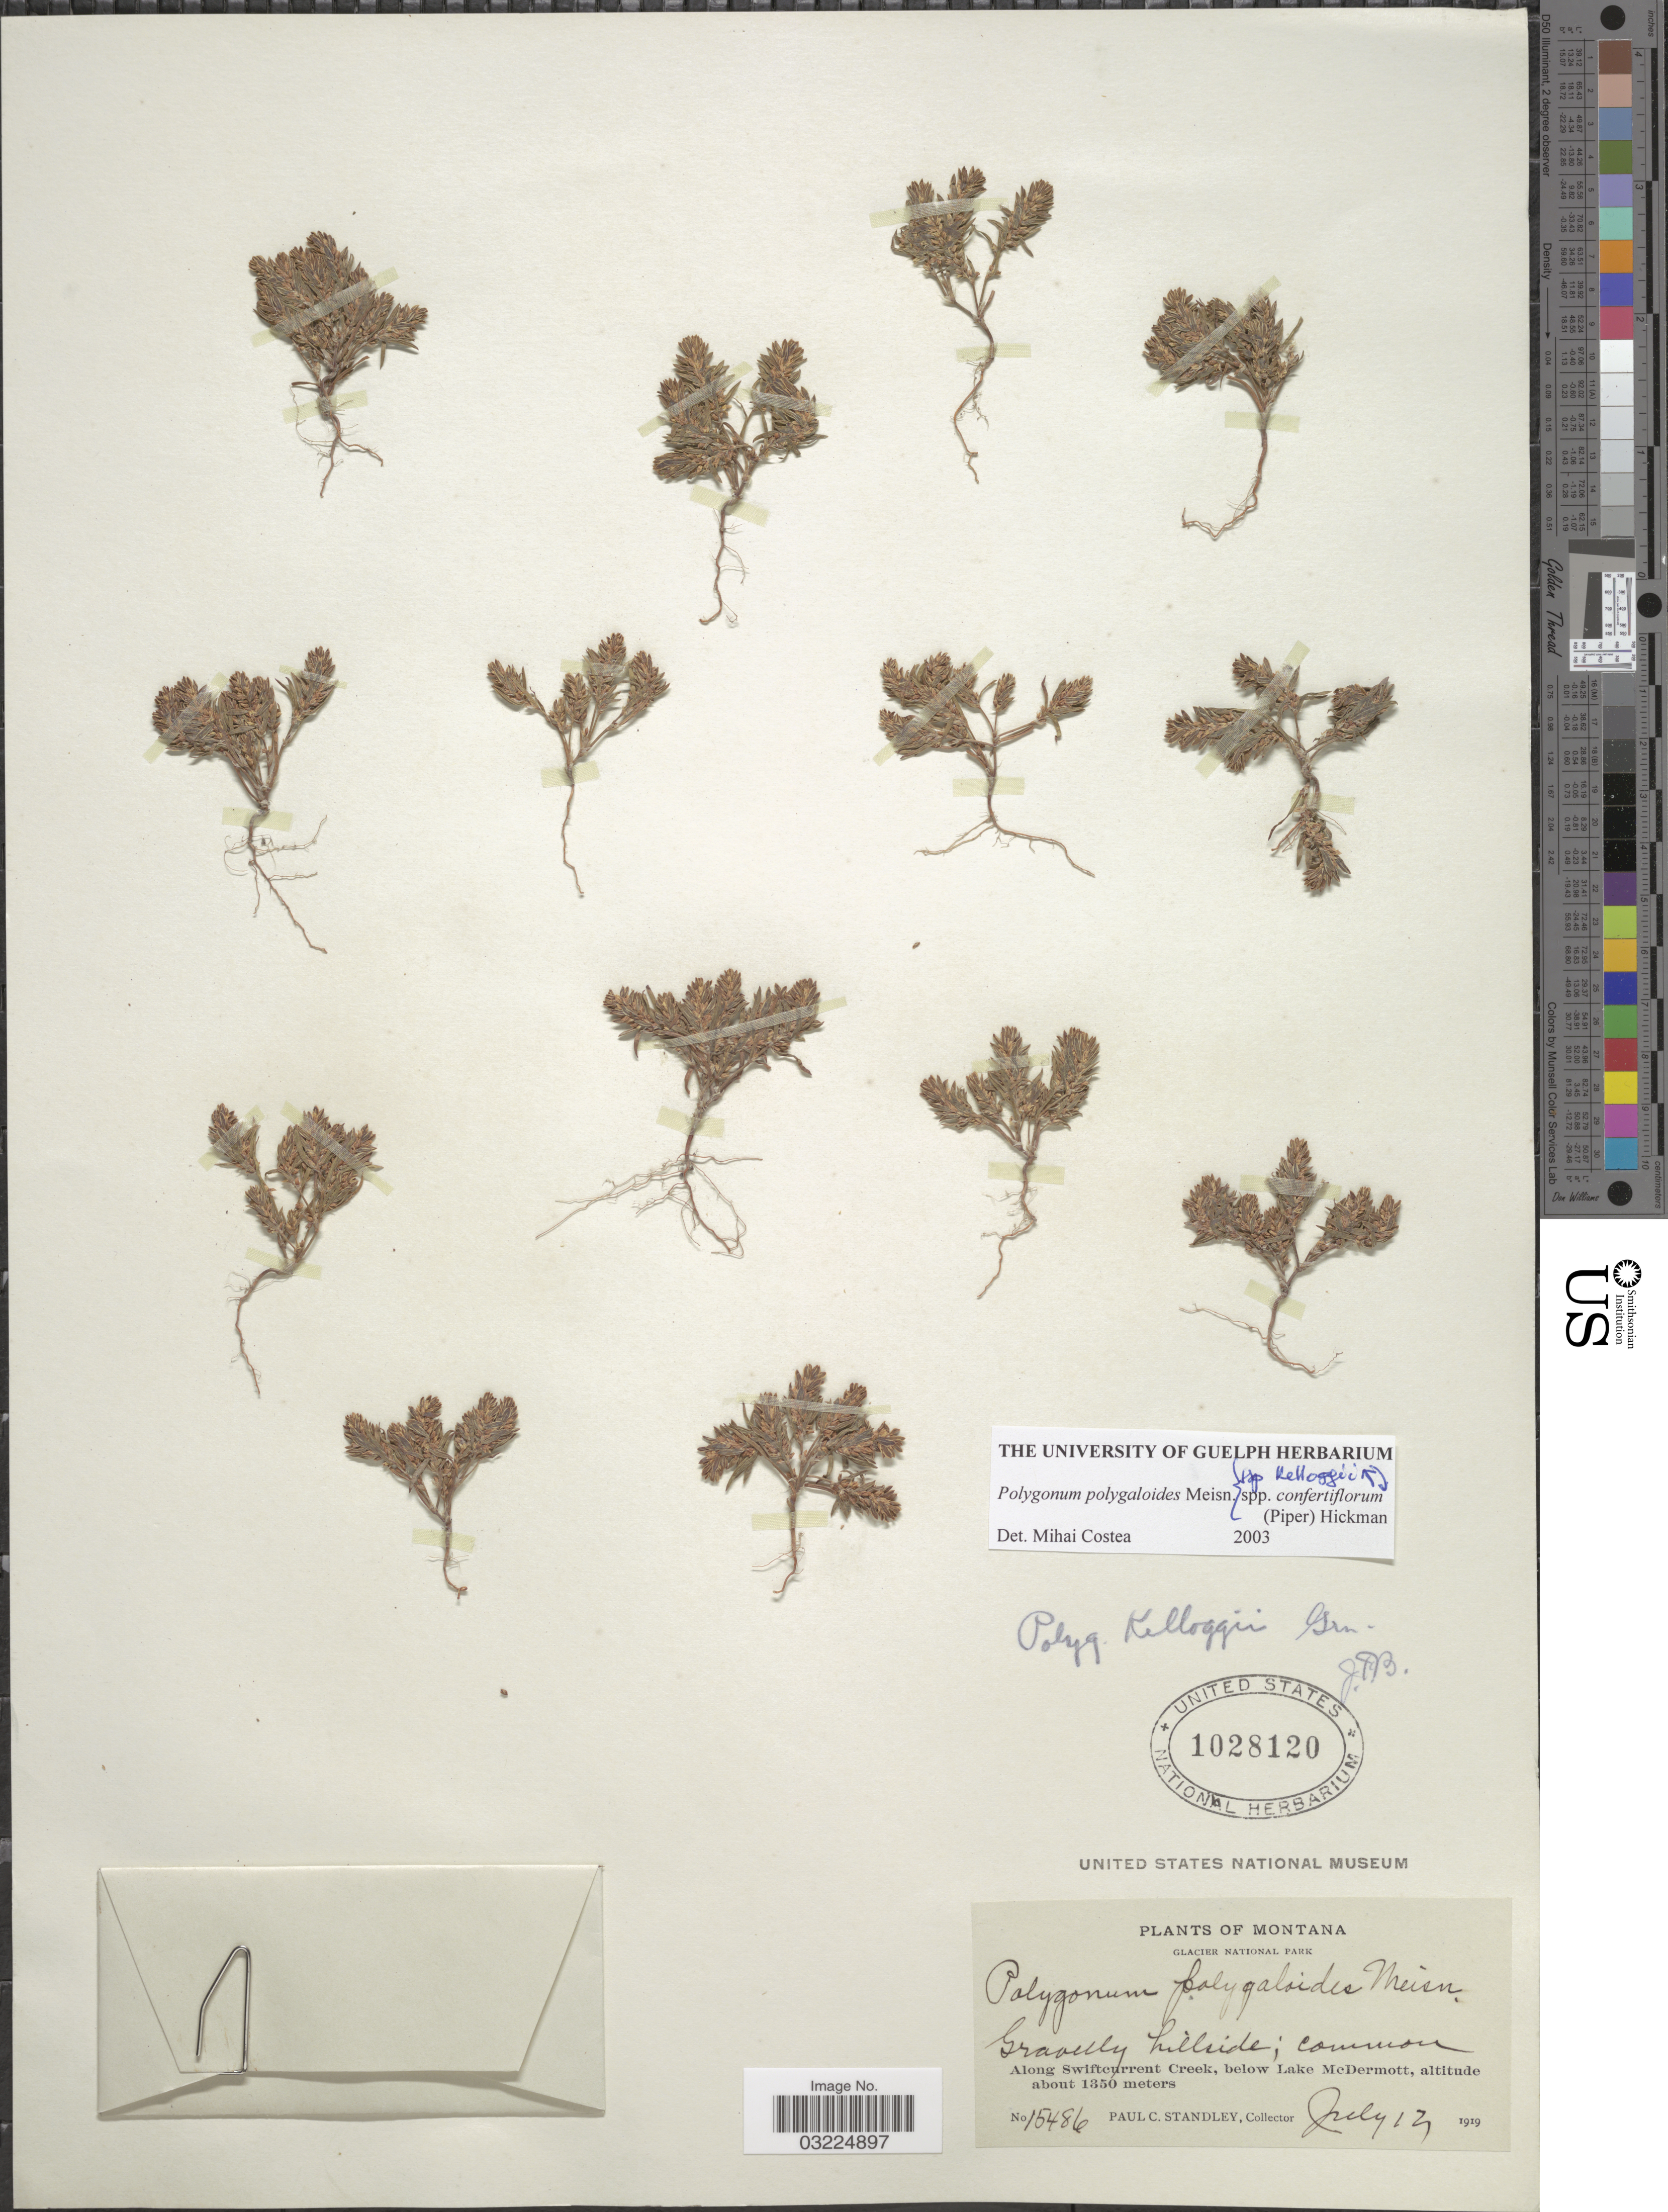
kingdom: Plantae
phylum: Tracheophyta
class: Magnoliopsida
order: Caryophyllales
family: Polygonaceae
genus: Polygonum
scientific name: Polygonum polygaloides subsp. kelloggii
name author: (Greene) Hickman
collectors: P. C. Standley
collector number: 15486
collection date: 1919-07-12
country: United States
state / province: Montana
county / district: Glacier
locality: Glacier National Park. Along Swiftcurrent Creek, below Lake McDermott.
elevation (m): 1350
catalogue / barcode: US 1028120